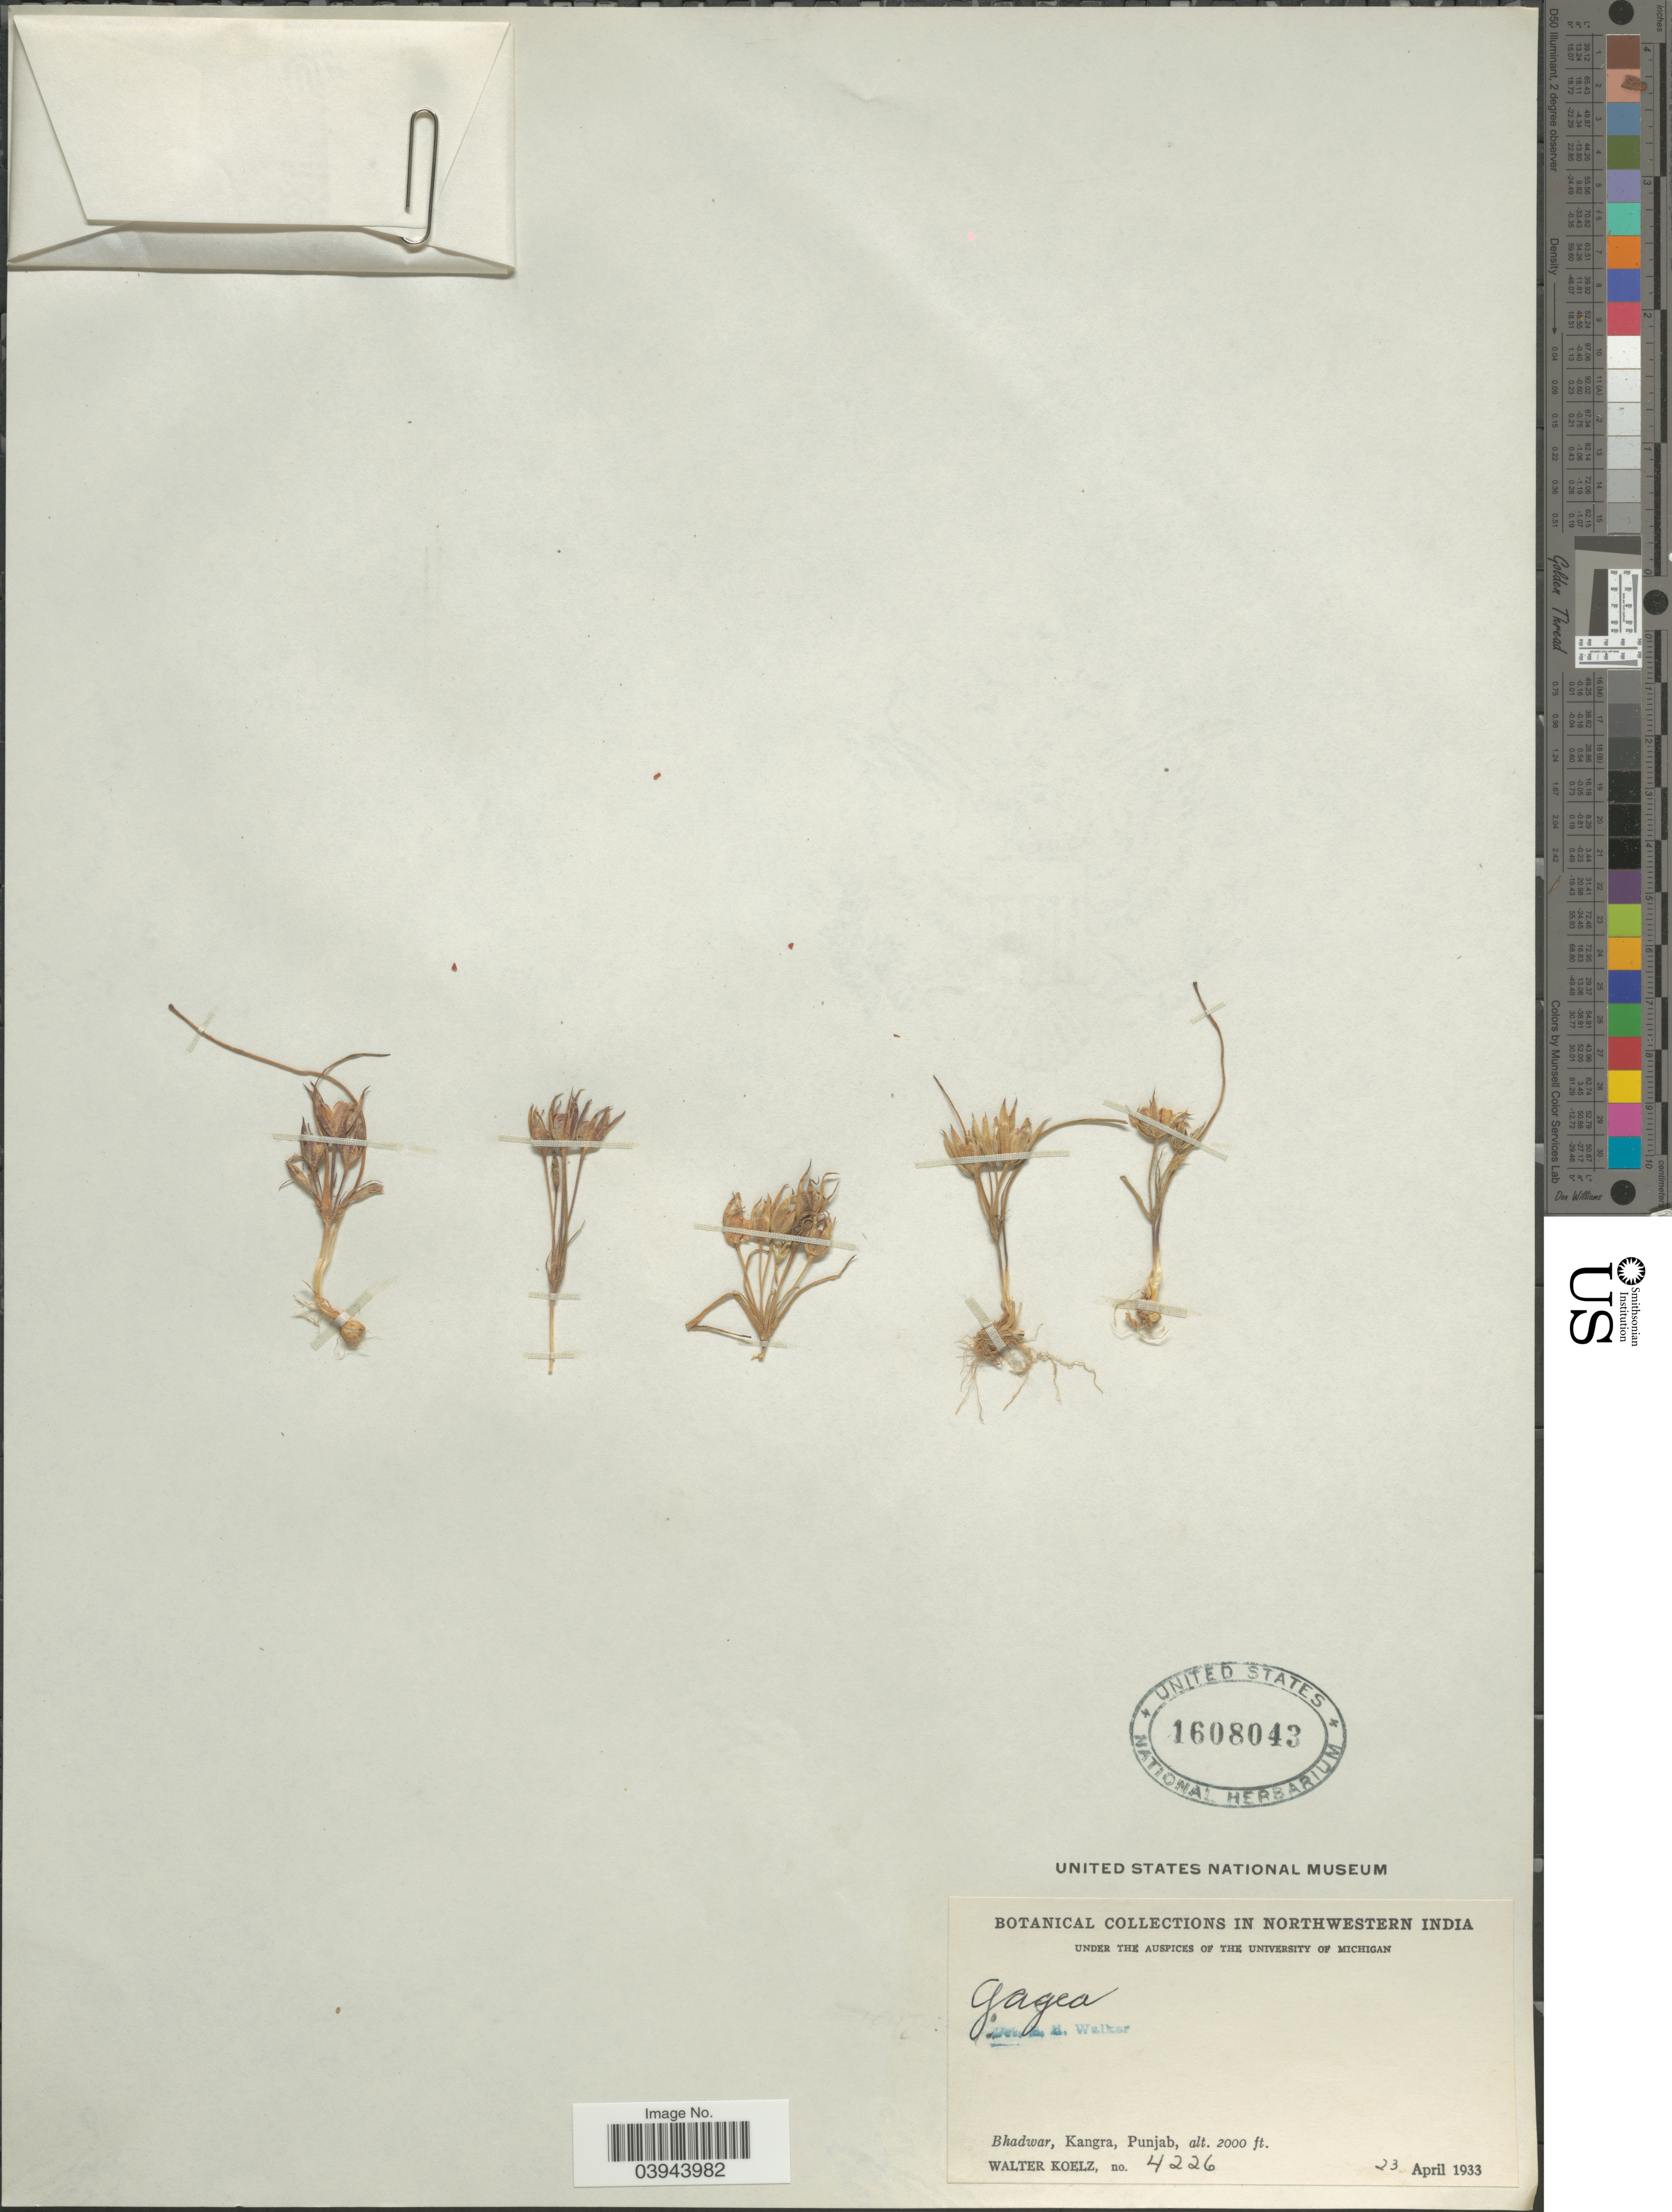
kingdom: Plantae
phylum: Tracheophyta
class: Liliopsida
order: Liliales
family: Liliaceae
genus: Gagea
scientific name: Gagea sp.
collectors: W. N. Koelz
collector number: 4226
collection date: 1933-04-23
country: India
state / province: Punjab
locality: Northwestern India. Bhadwar, Kangra.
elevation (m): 610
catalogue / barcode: US 1608043